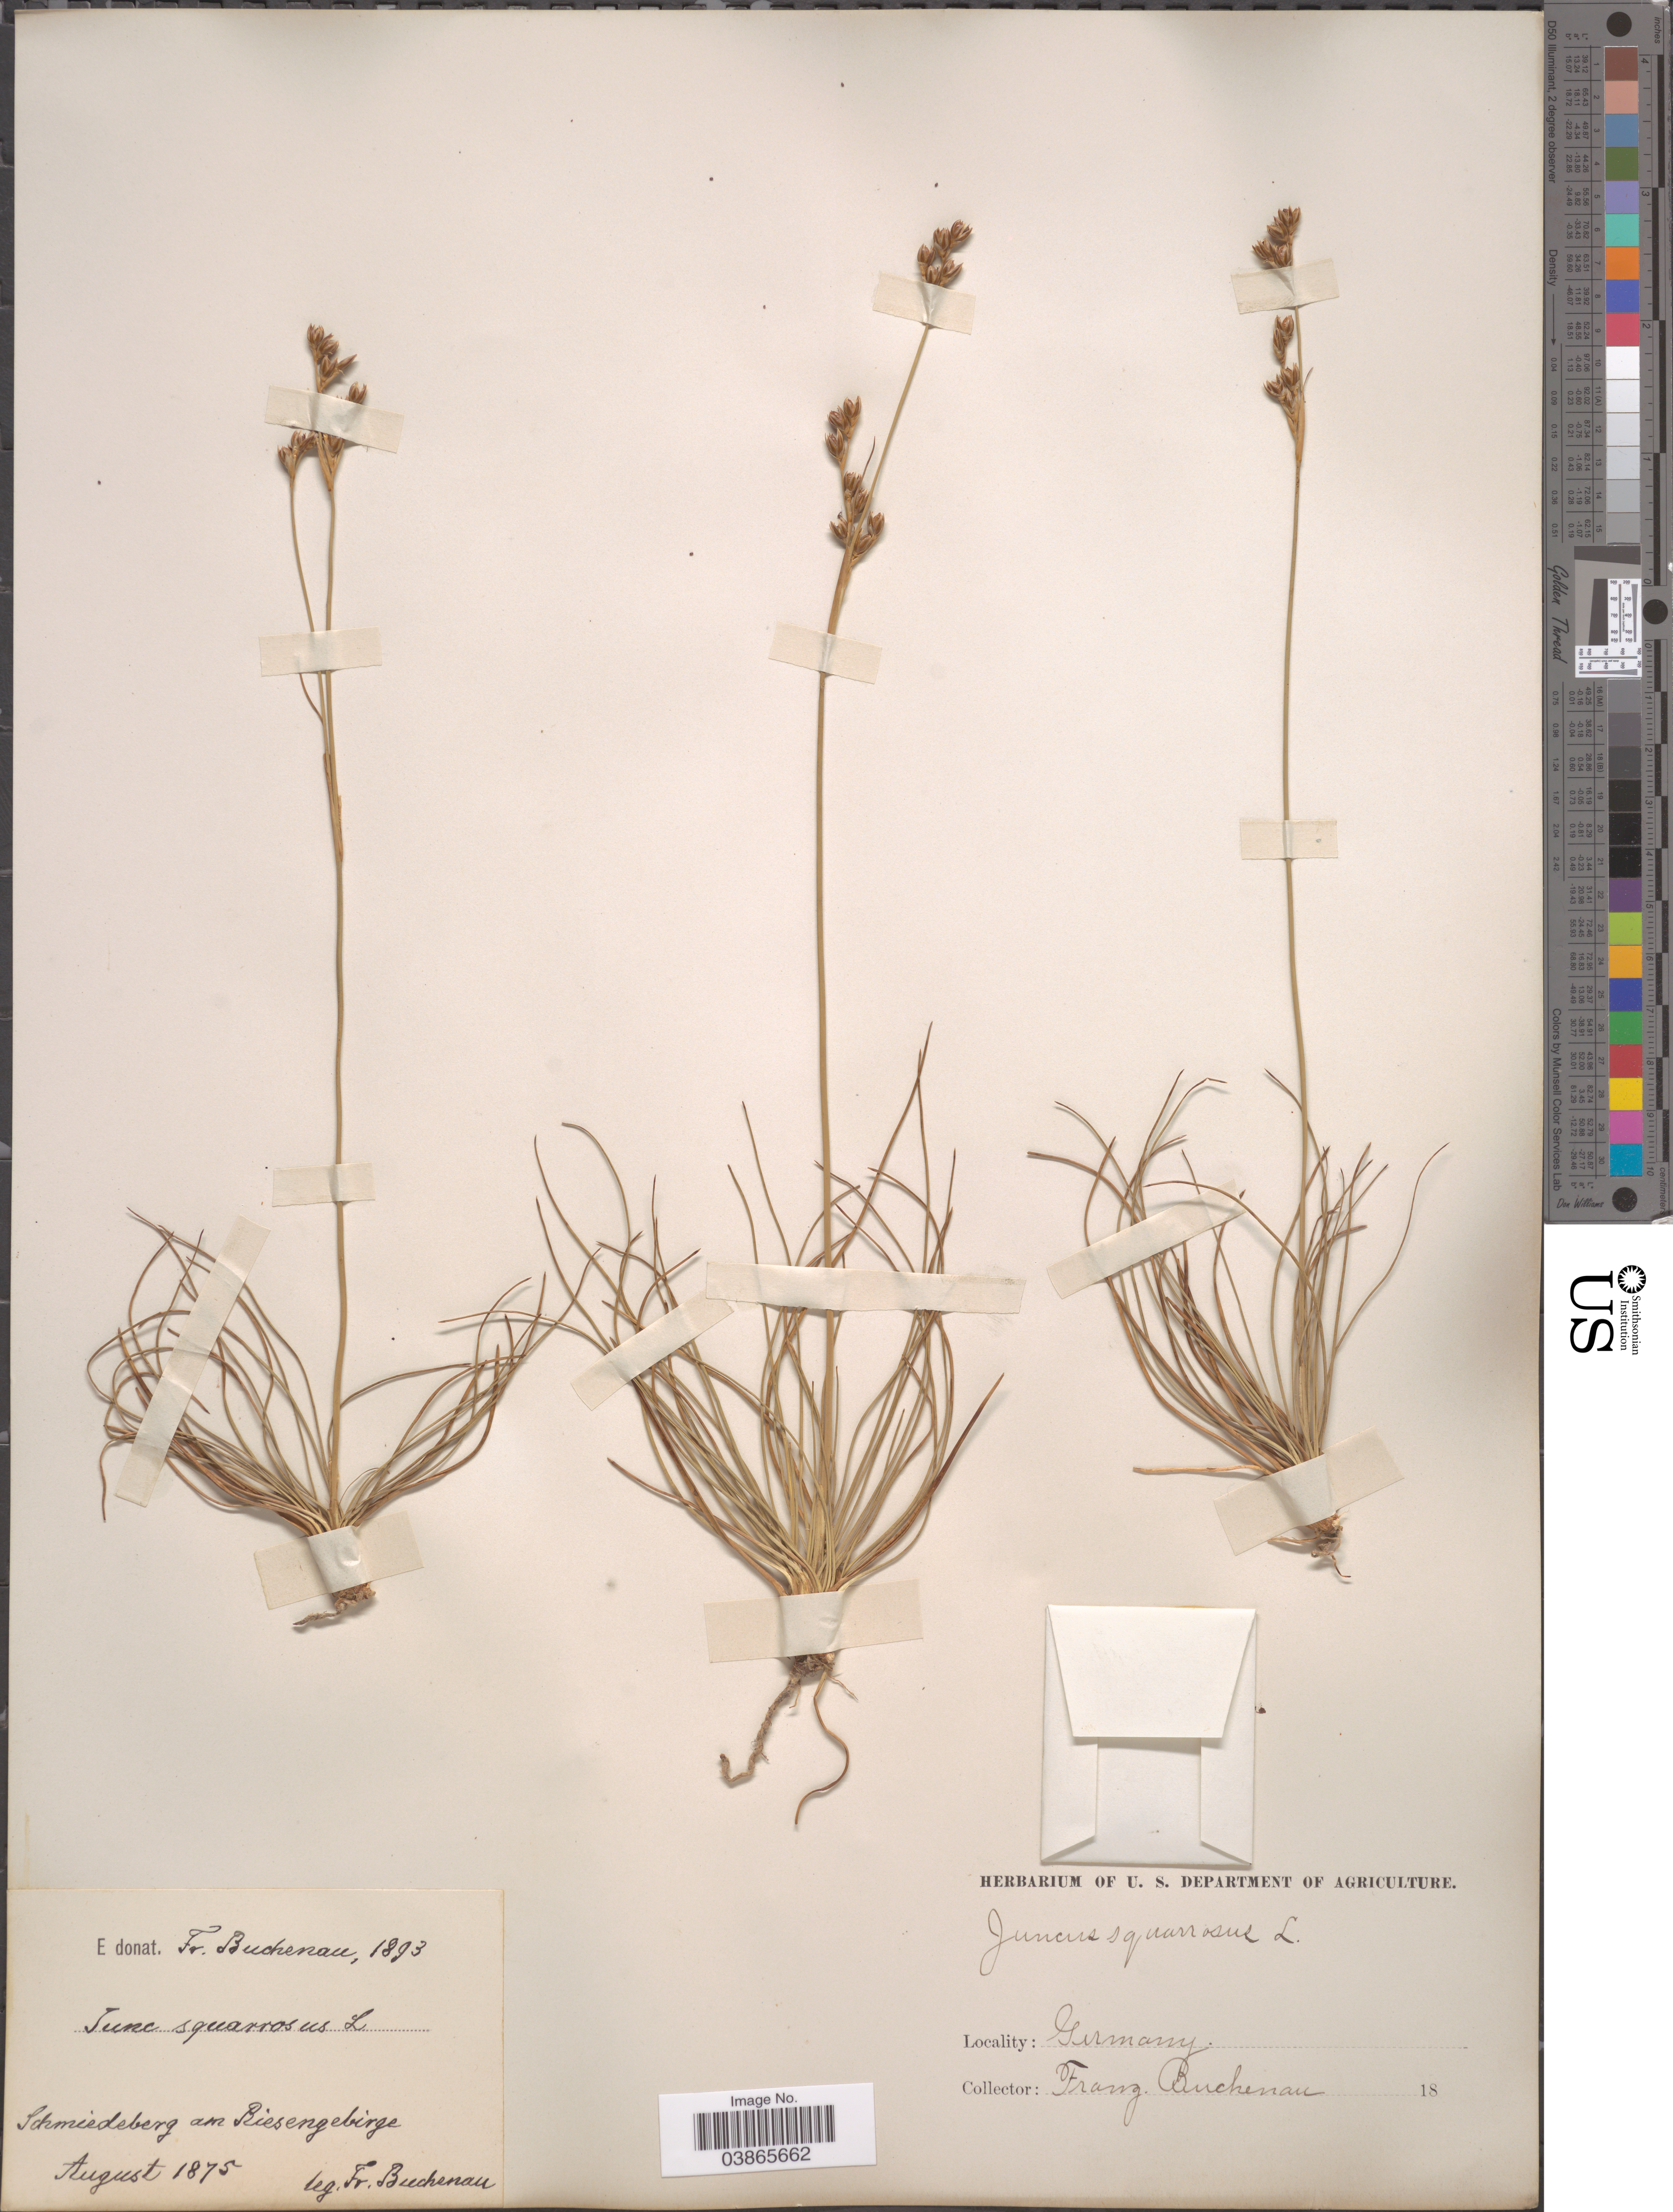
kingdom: Plantae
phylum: Tracheophyta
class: Liliopsida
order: Poales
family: Juncaceae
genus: Juncus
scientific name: Juncus squarrosus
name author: L.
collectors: F. Buchenau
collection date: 1875-08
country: Germany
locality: Schmiedeberg am Riesengebirge.